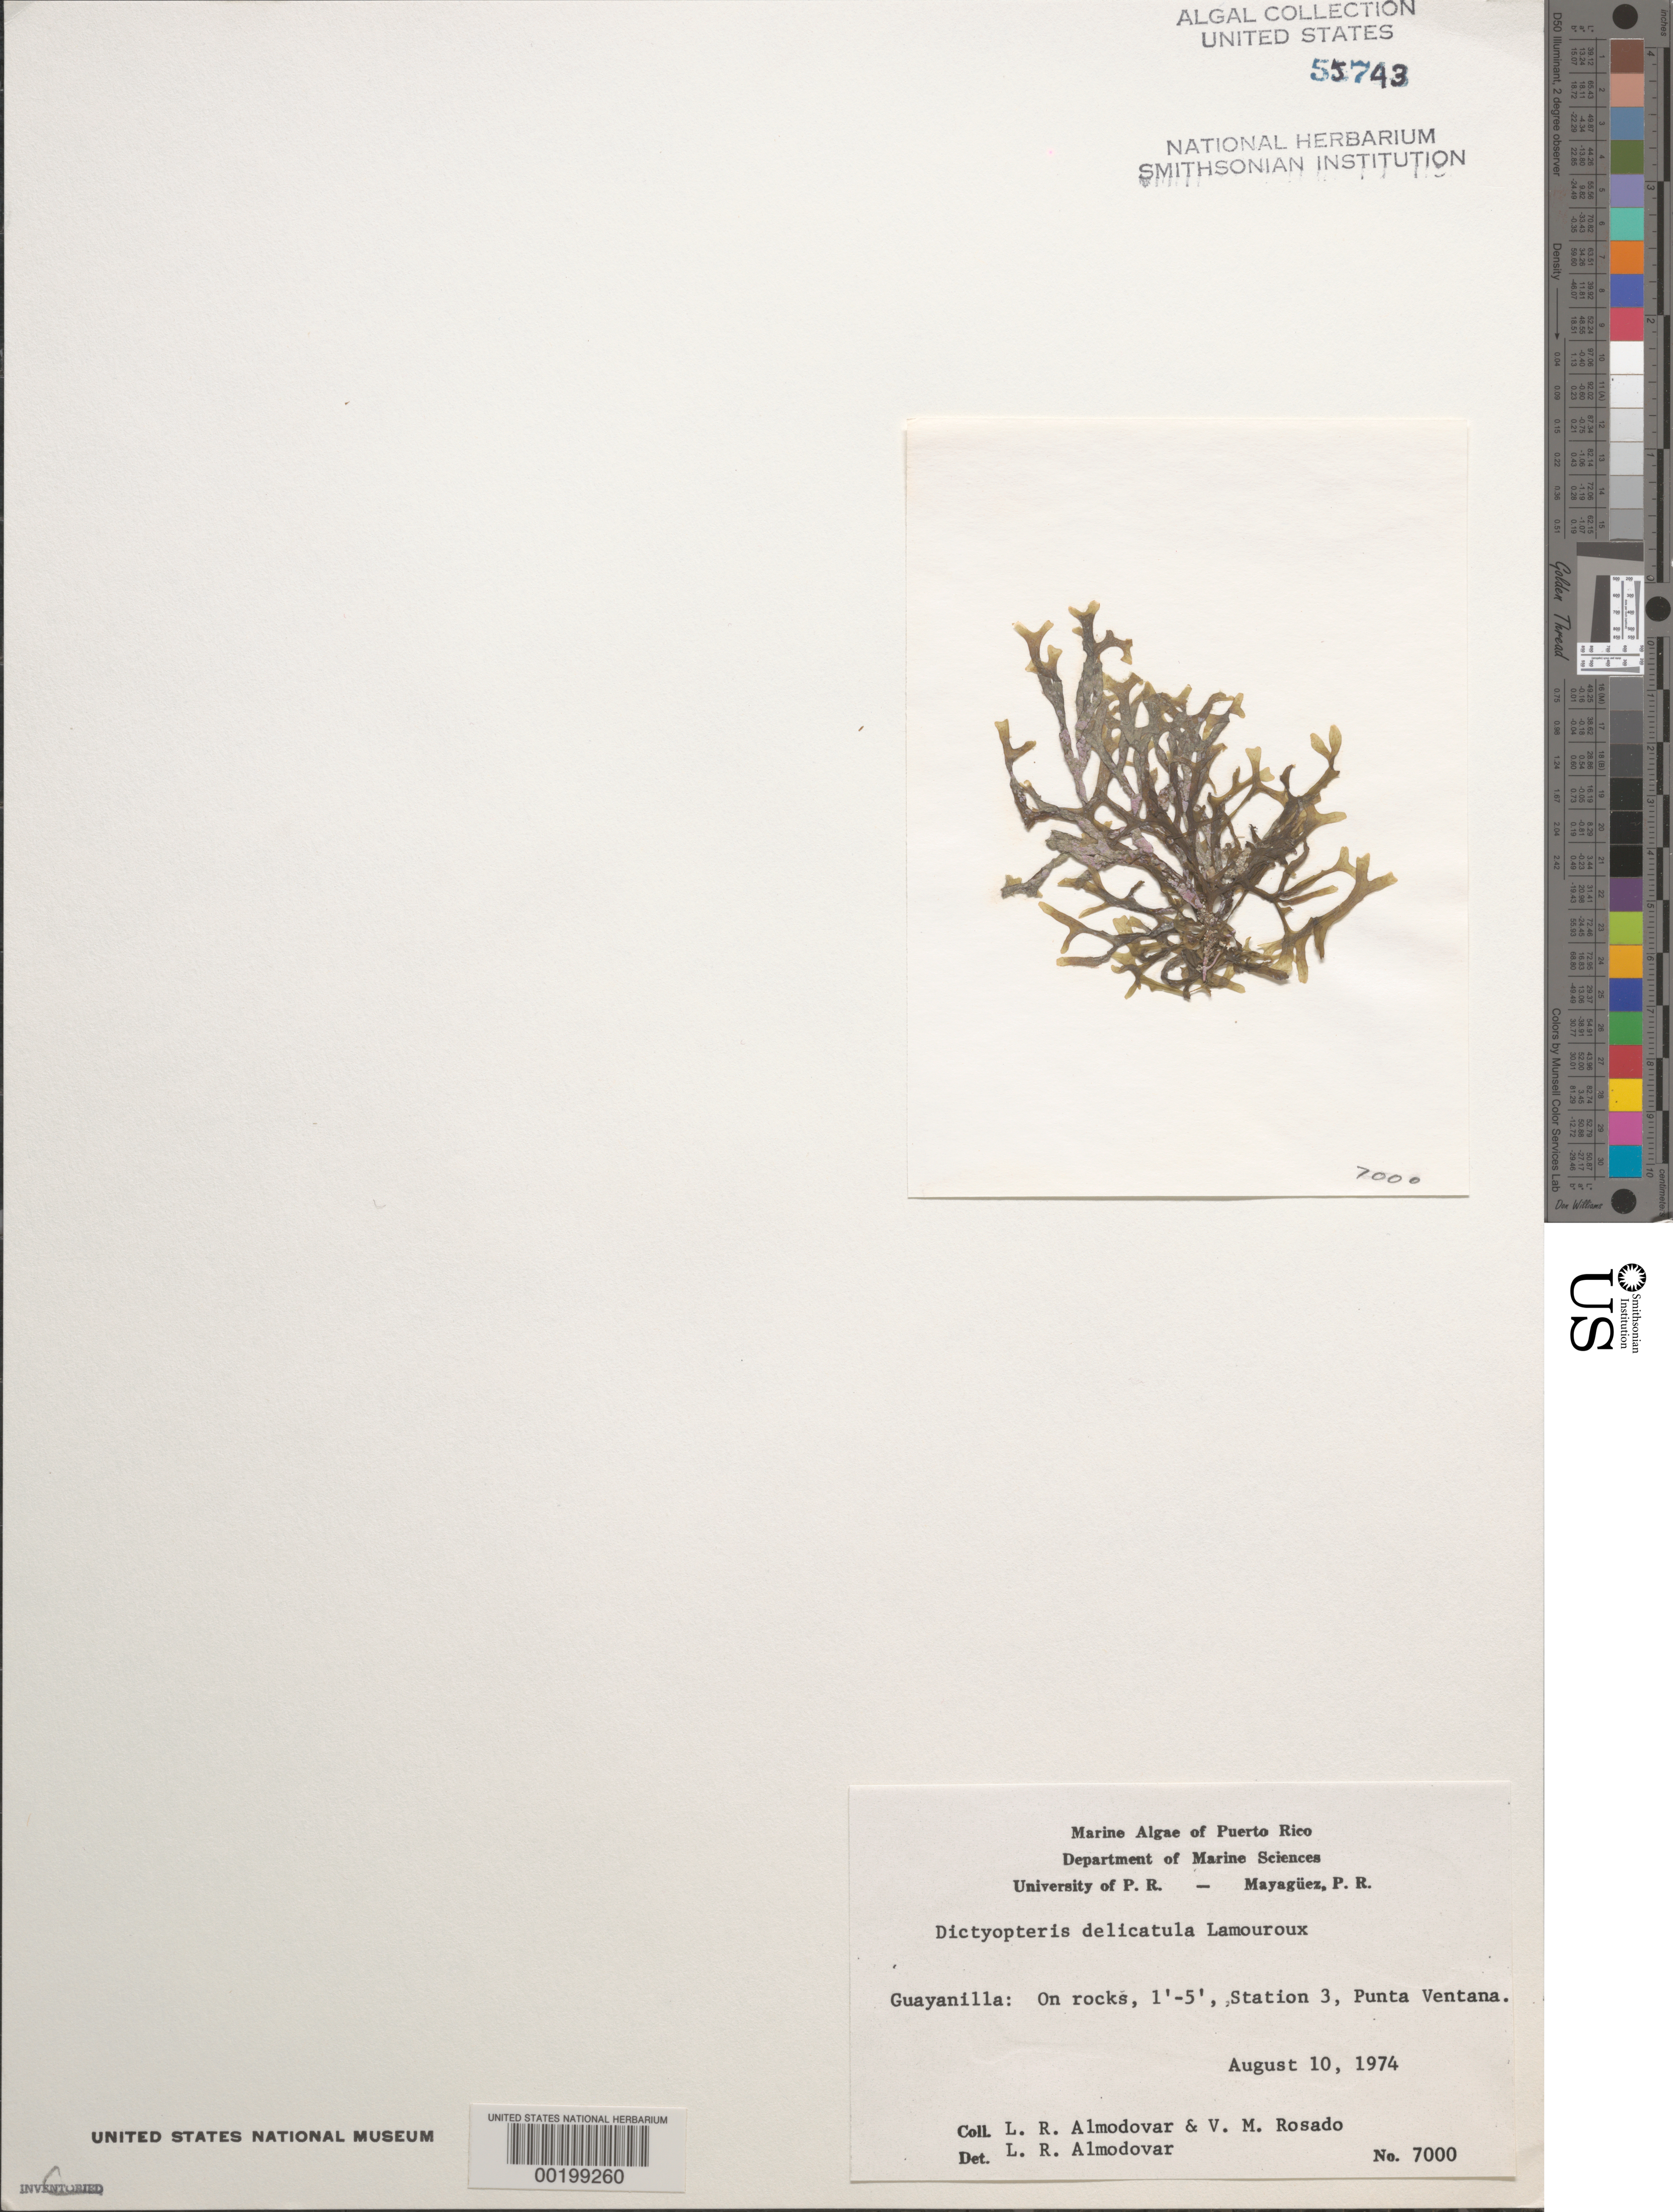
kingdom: Chromista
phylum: Ochrophyta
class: Phaeophyceae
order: Dictyotales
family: Dictyotaceae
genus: Dictyopteris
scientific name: Dictyopteris delicatula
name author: J.V.Lamouroux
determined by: Almodovar, L. R.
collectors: L. Almodovar & V. Rosado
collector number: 7000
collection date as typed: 10 Aug 1974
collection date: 1974-08-10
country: Puerto Rico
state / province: Guayanilla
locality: Punta ventana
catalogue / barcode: US 55743